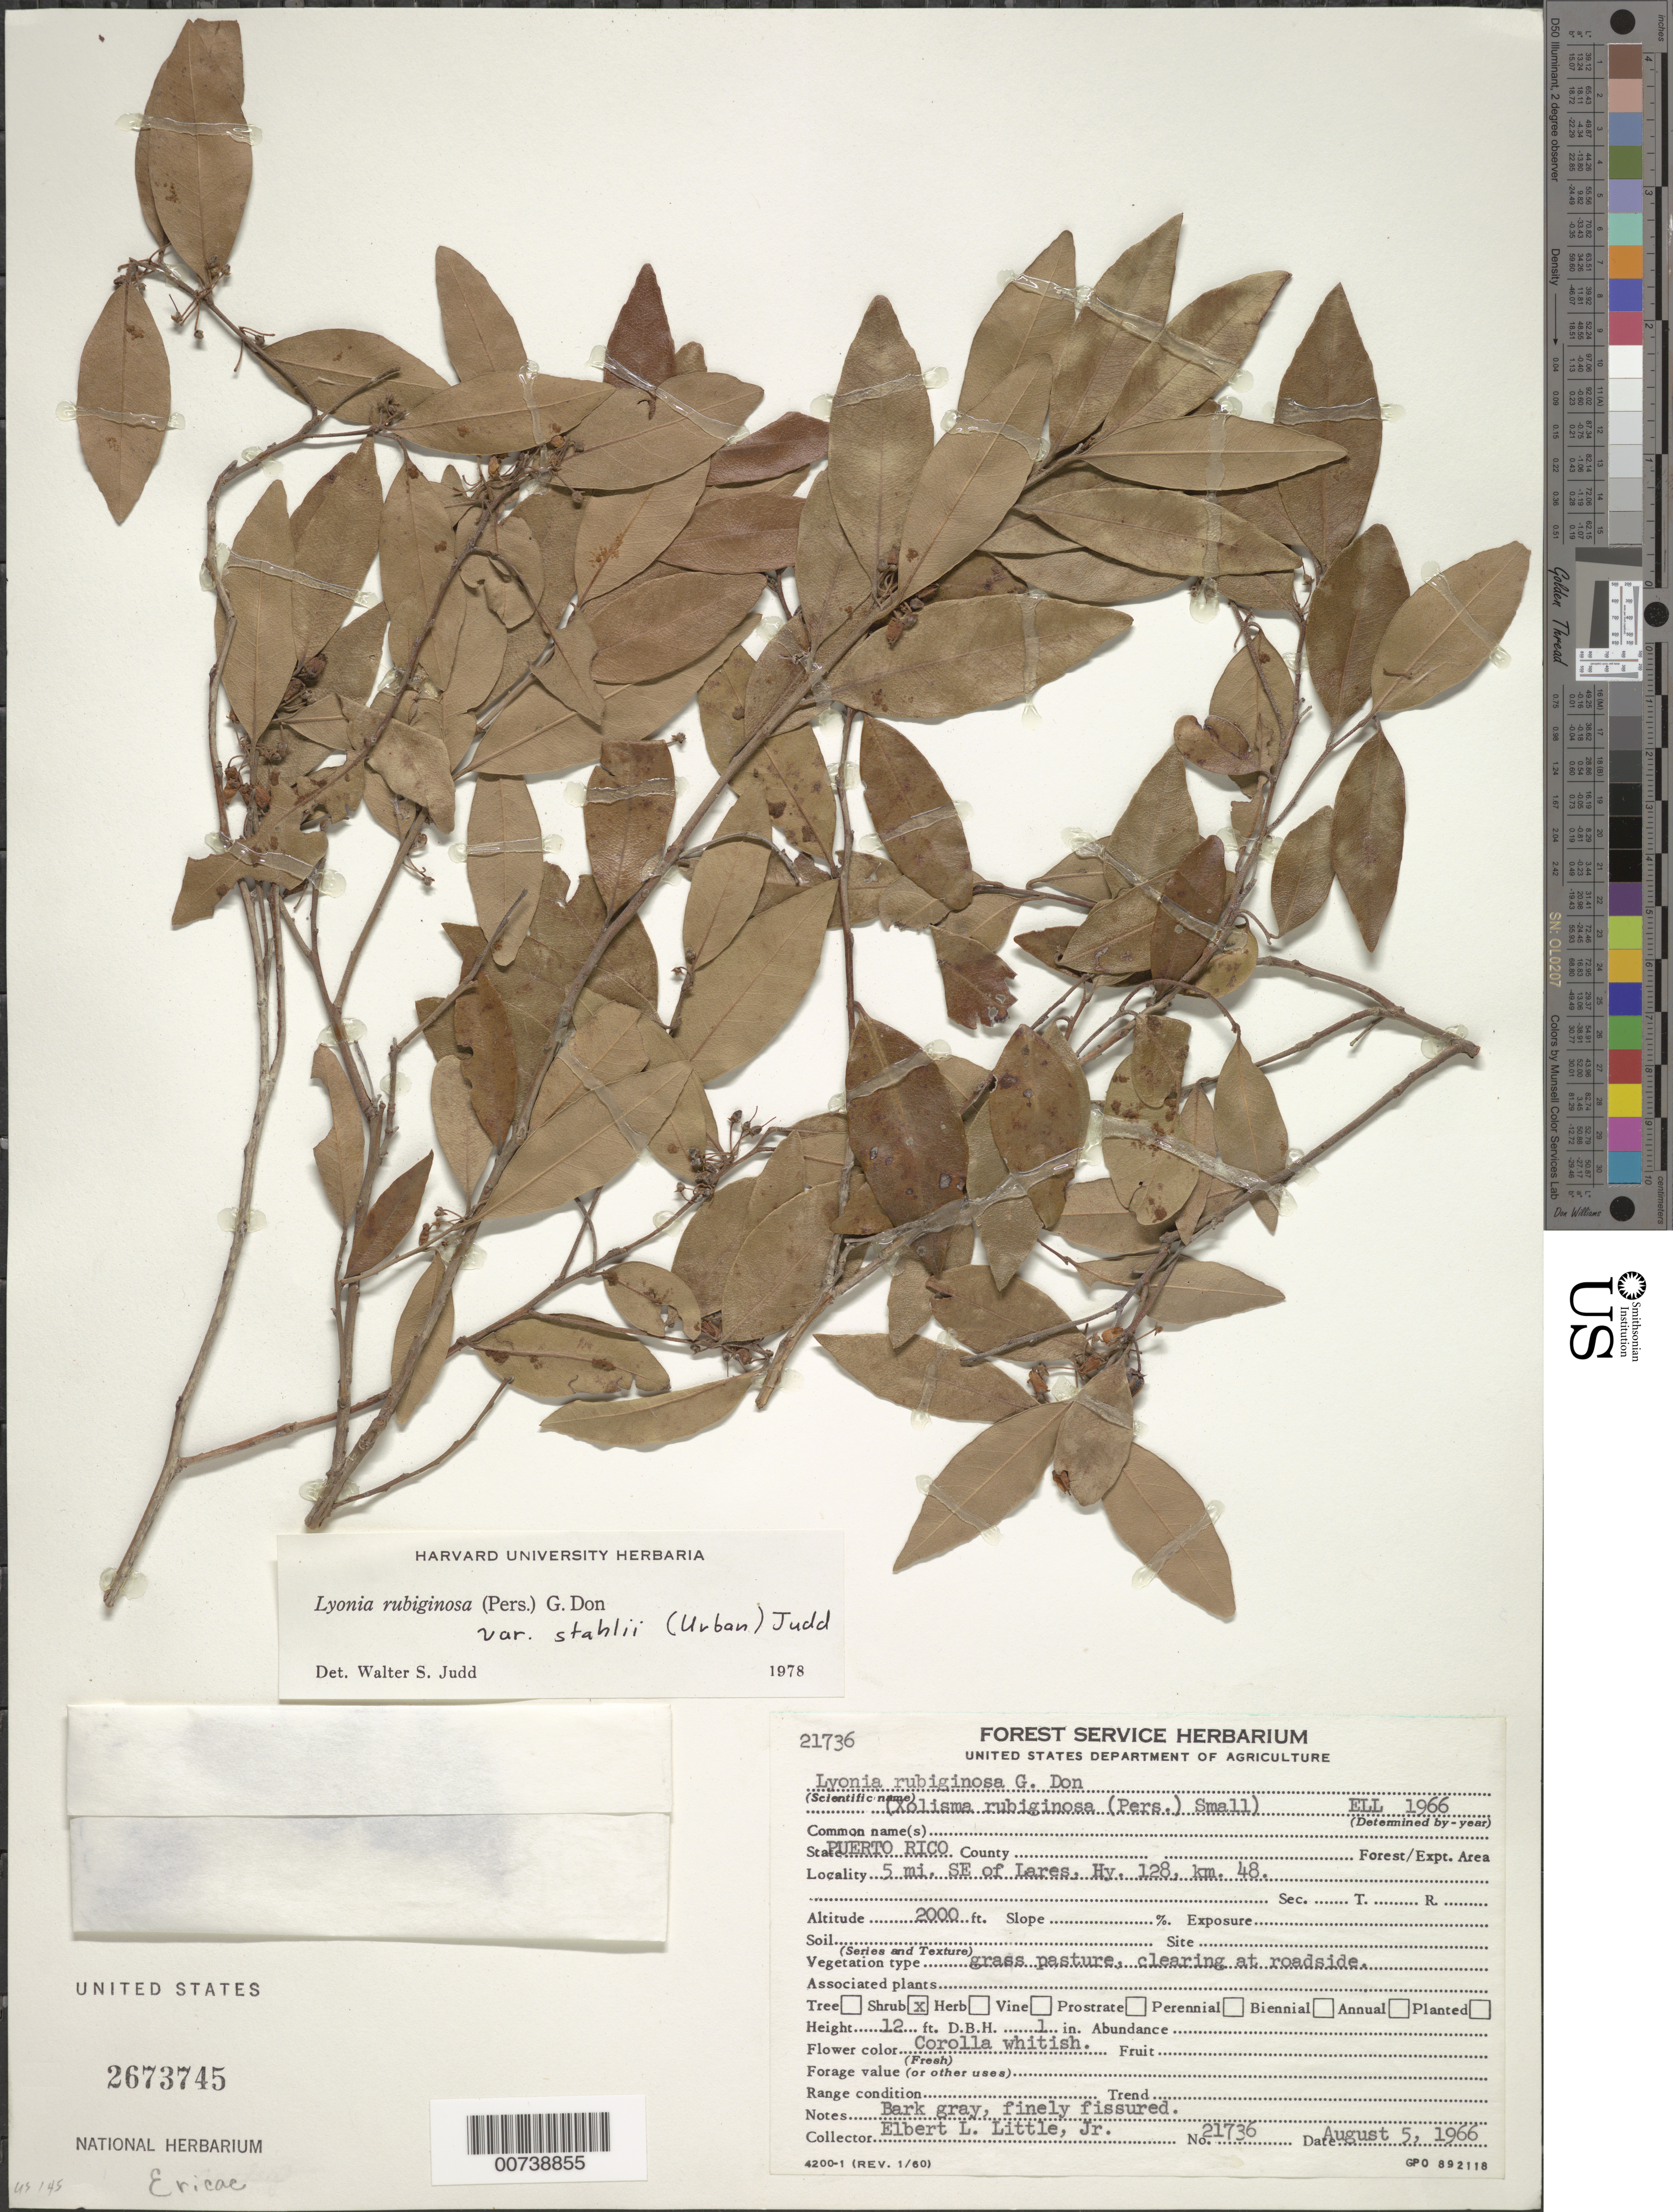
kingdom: Plantae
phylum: Tracheophyta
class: Magnoliopsida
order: Ericales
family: Ericaceae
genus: Lyonia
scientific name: Lyonia stahlii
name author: Urb.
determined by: Judd, Walter S.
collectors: E. L. Little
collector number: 21736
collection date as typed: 05 Aug 1966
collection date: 1966-08-05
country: Puerto Rico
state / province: Lares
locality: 5 miles SE of Lares, Hy 128, km 48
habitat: Grass pasture, clearing at roadside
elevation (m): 610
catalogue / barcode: US 2673745